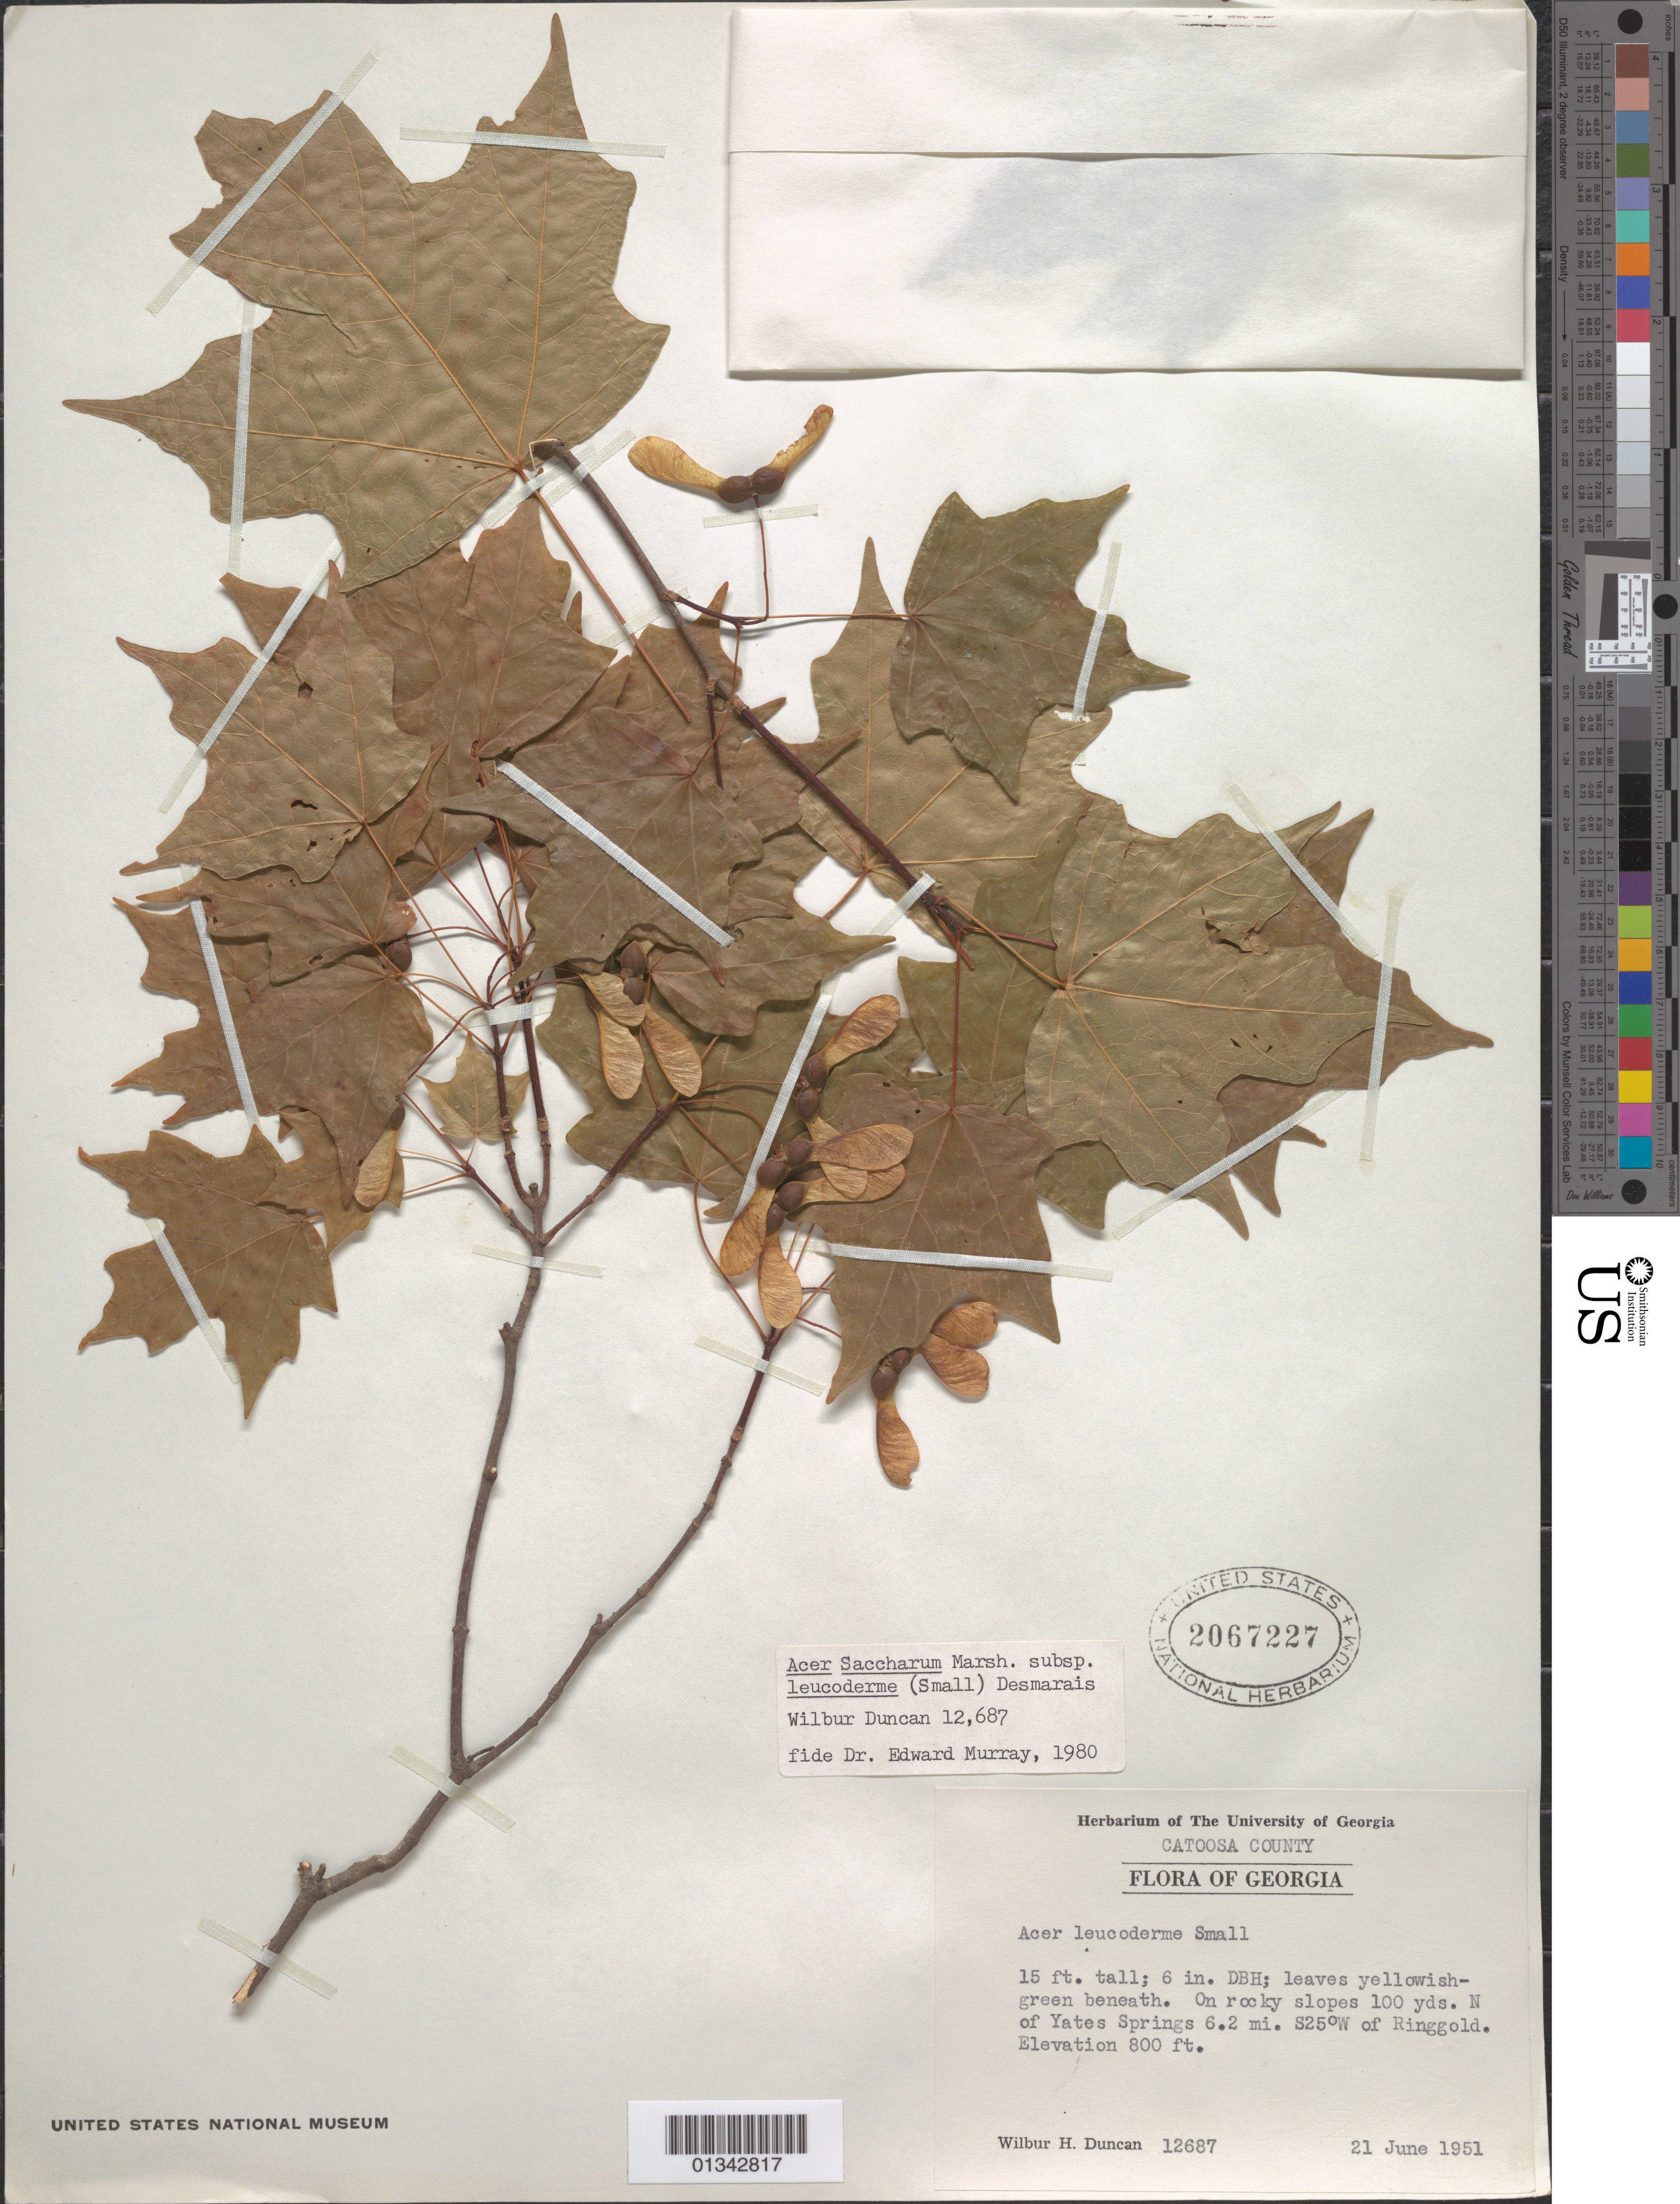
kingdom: Plantae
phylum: Tracheophyta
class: Magnoliopsida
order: Sapindales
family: Sapindaceae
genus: Acer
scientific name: Acer saccharum subsp. leucoderme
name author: (Small) Desmarais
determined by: Murray, Edward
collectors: W. H. Duncan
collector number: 12687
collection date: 1951-06-21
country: United States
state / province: Georgia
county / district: Catoosa County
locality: Catoosa County, slopes 100 yds. N of Yates Springs, 6.2 mi. S 25°W of Ringgold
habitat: On rocky slopes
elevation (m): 244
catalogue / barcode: US 2067227